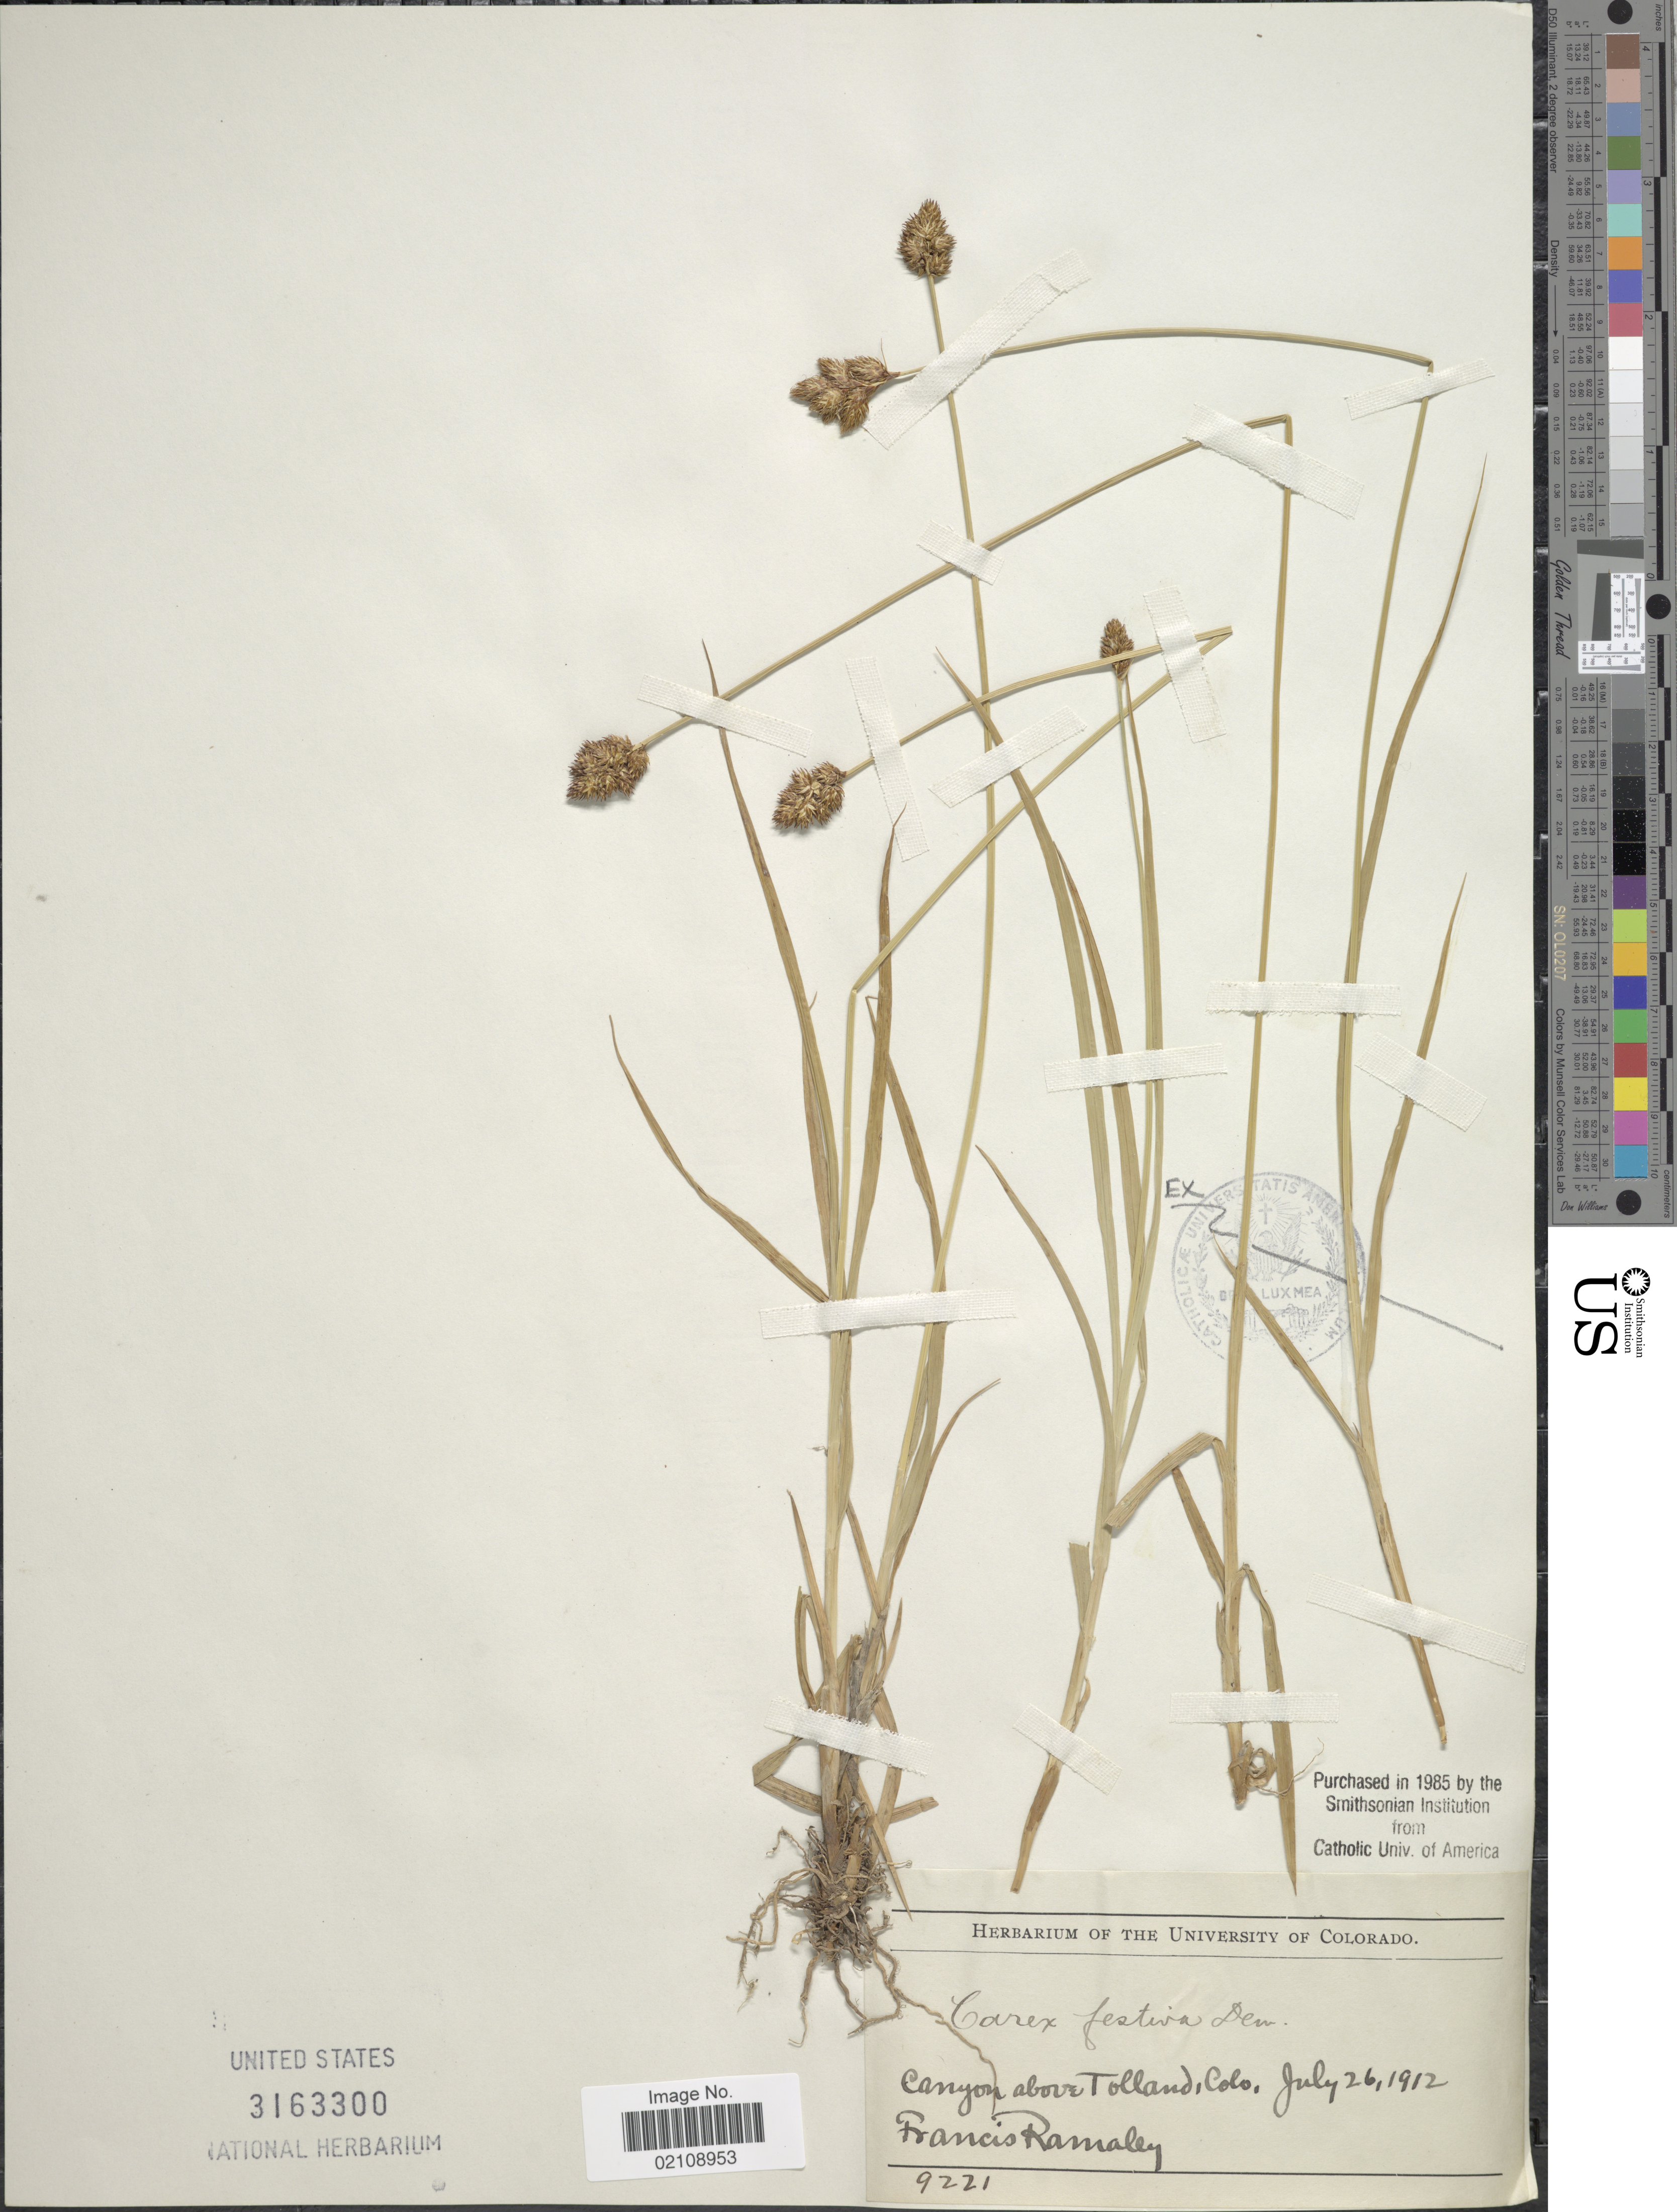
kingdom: Plantae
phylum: Tracheophyta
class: Liliopsida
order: Poales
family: Cyperaceae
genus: Carex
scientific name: Carex microptera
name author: Mack.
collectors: F. Ramaley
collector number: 9221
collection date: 1912-07-26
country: United States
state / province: Colorado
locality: Canyon above Tolland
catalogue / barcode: US 3163300